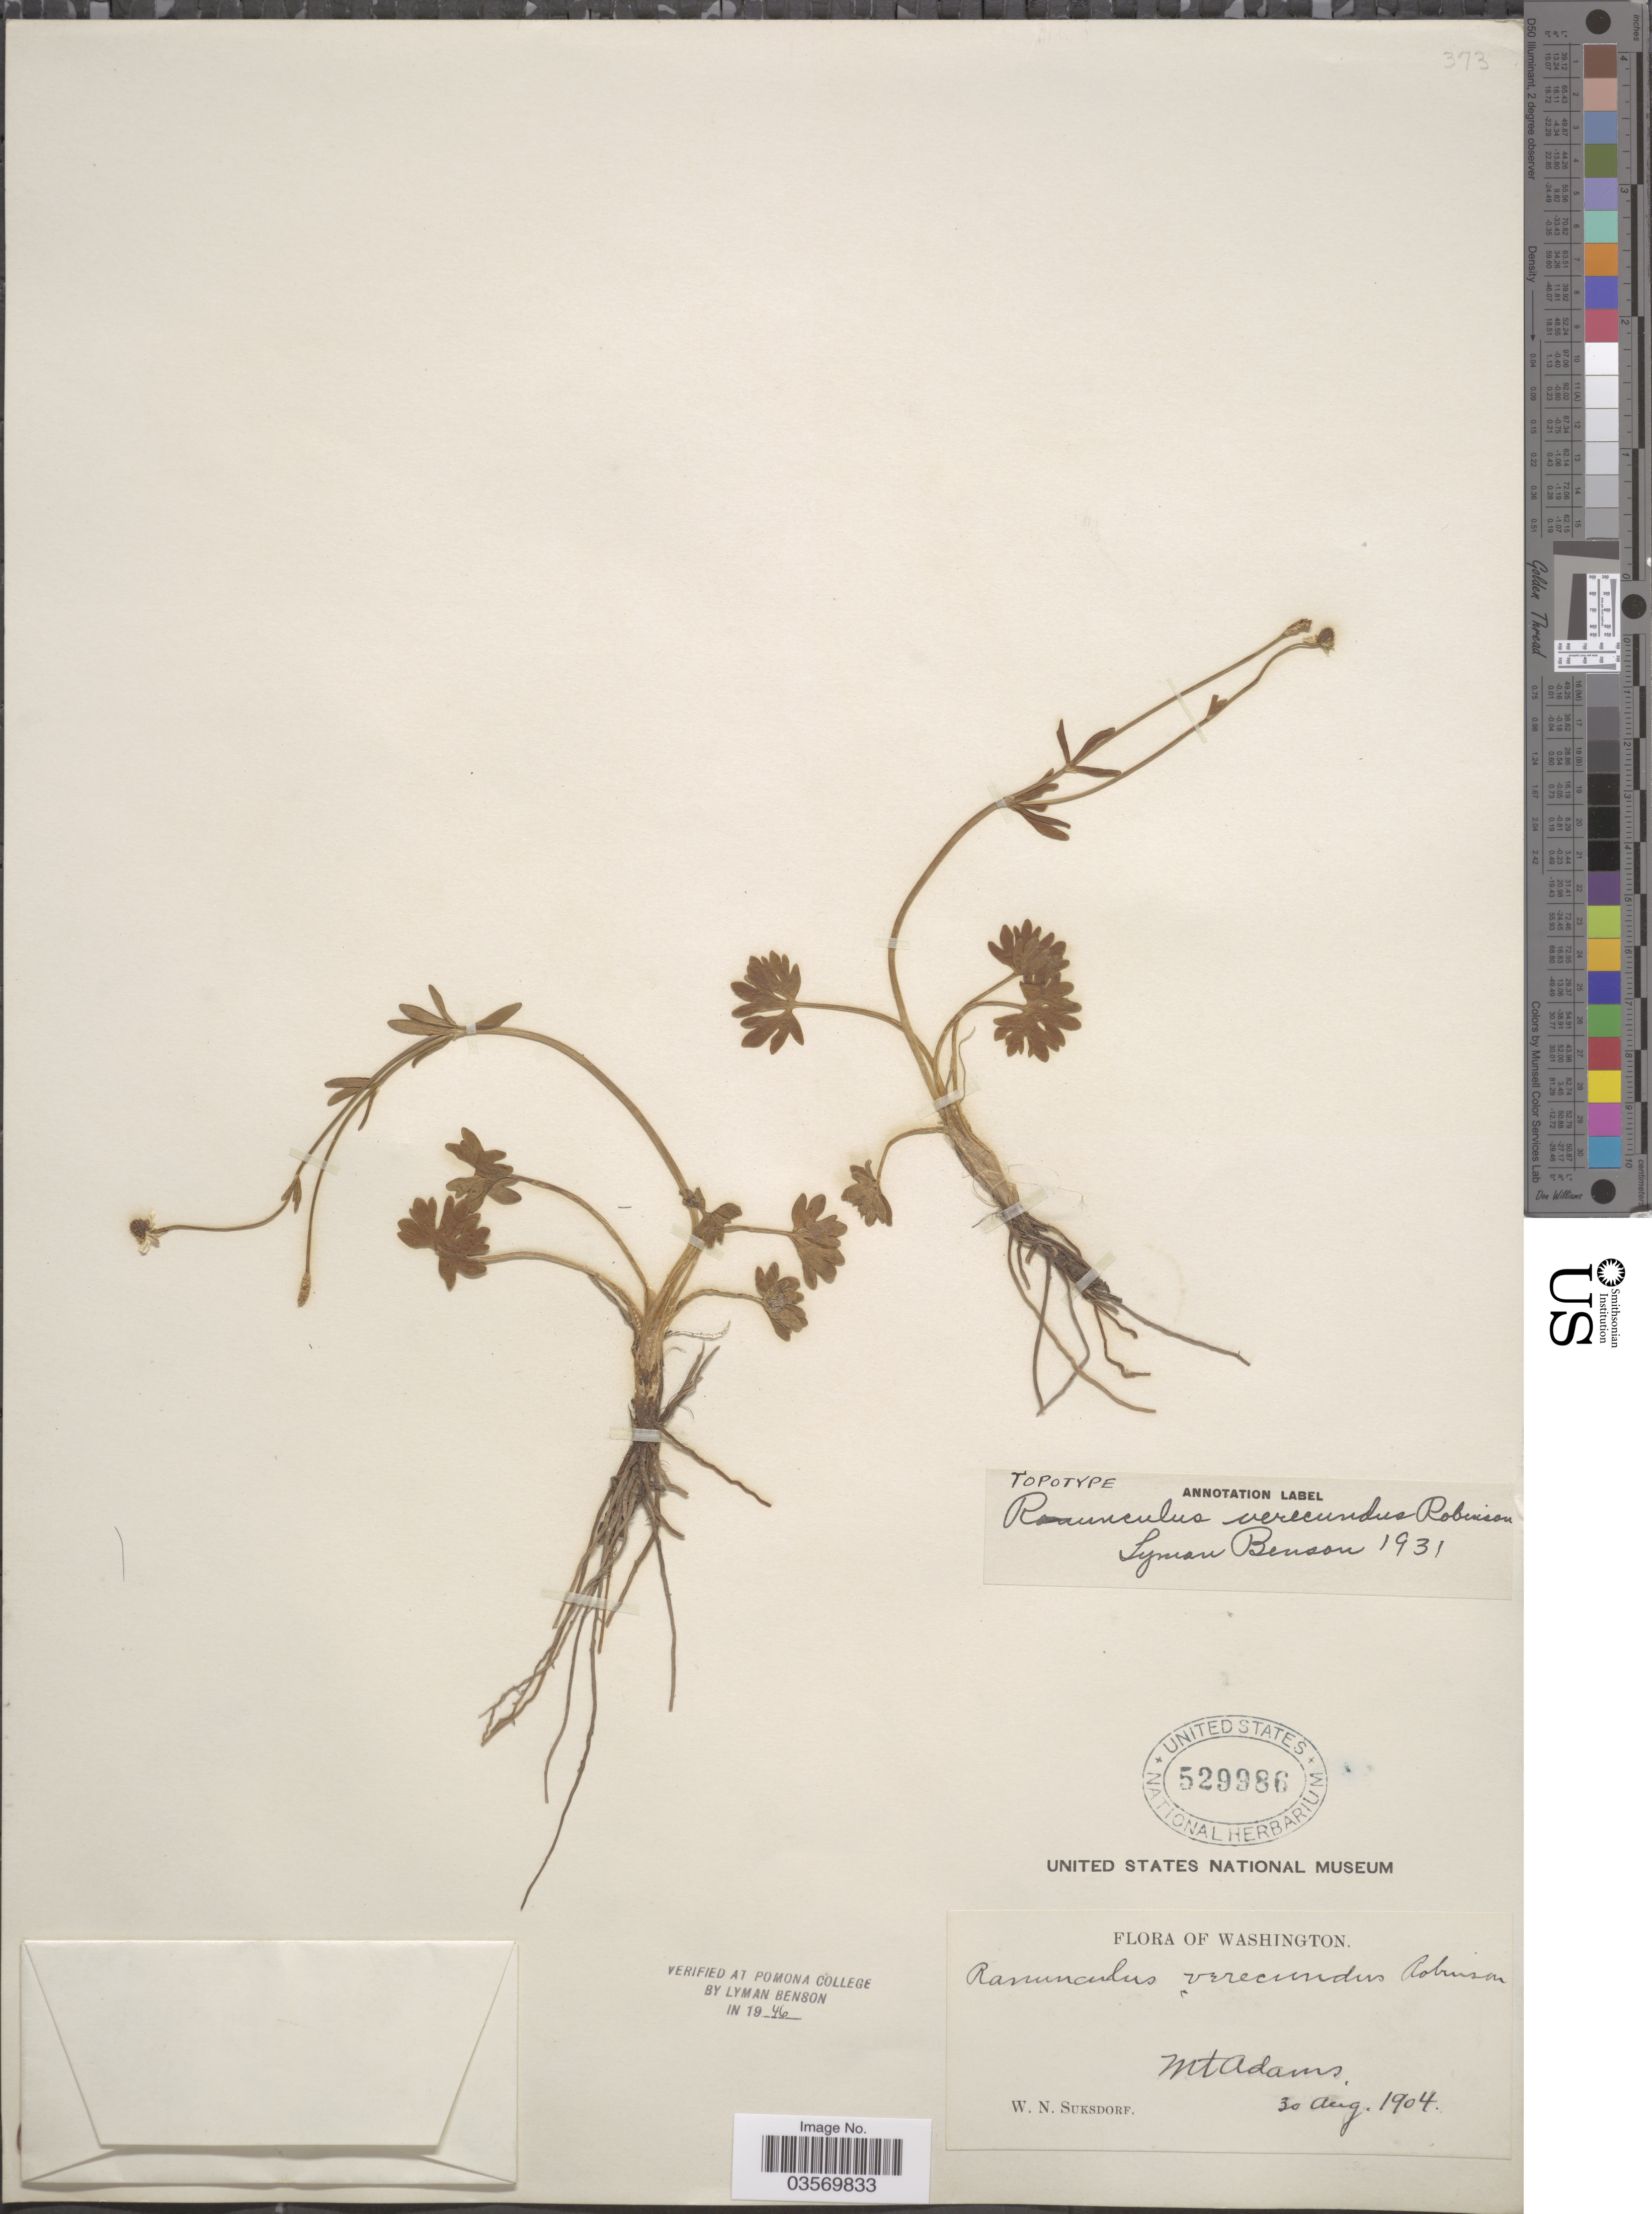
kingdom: Plantae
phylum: Tracheophyta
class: Magnoliopsida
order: Ranunculales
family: Ranunculaceae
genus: Ranunculus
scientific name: Ranunculus verecundus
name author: B.L. Rob.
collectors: W. N. Suksdorf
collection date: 1904-08-30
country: United States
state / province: Washington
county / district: Yakima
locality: Mt Adams.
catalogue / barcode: US 529986